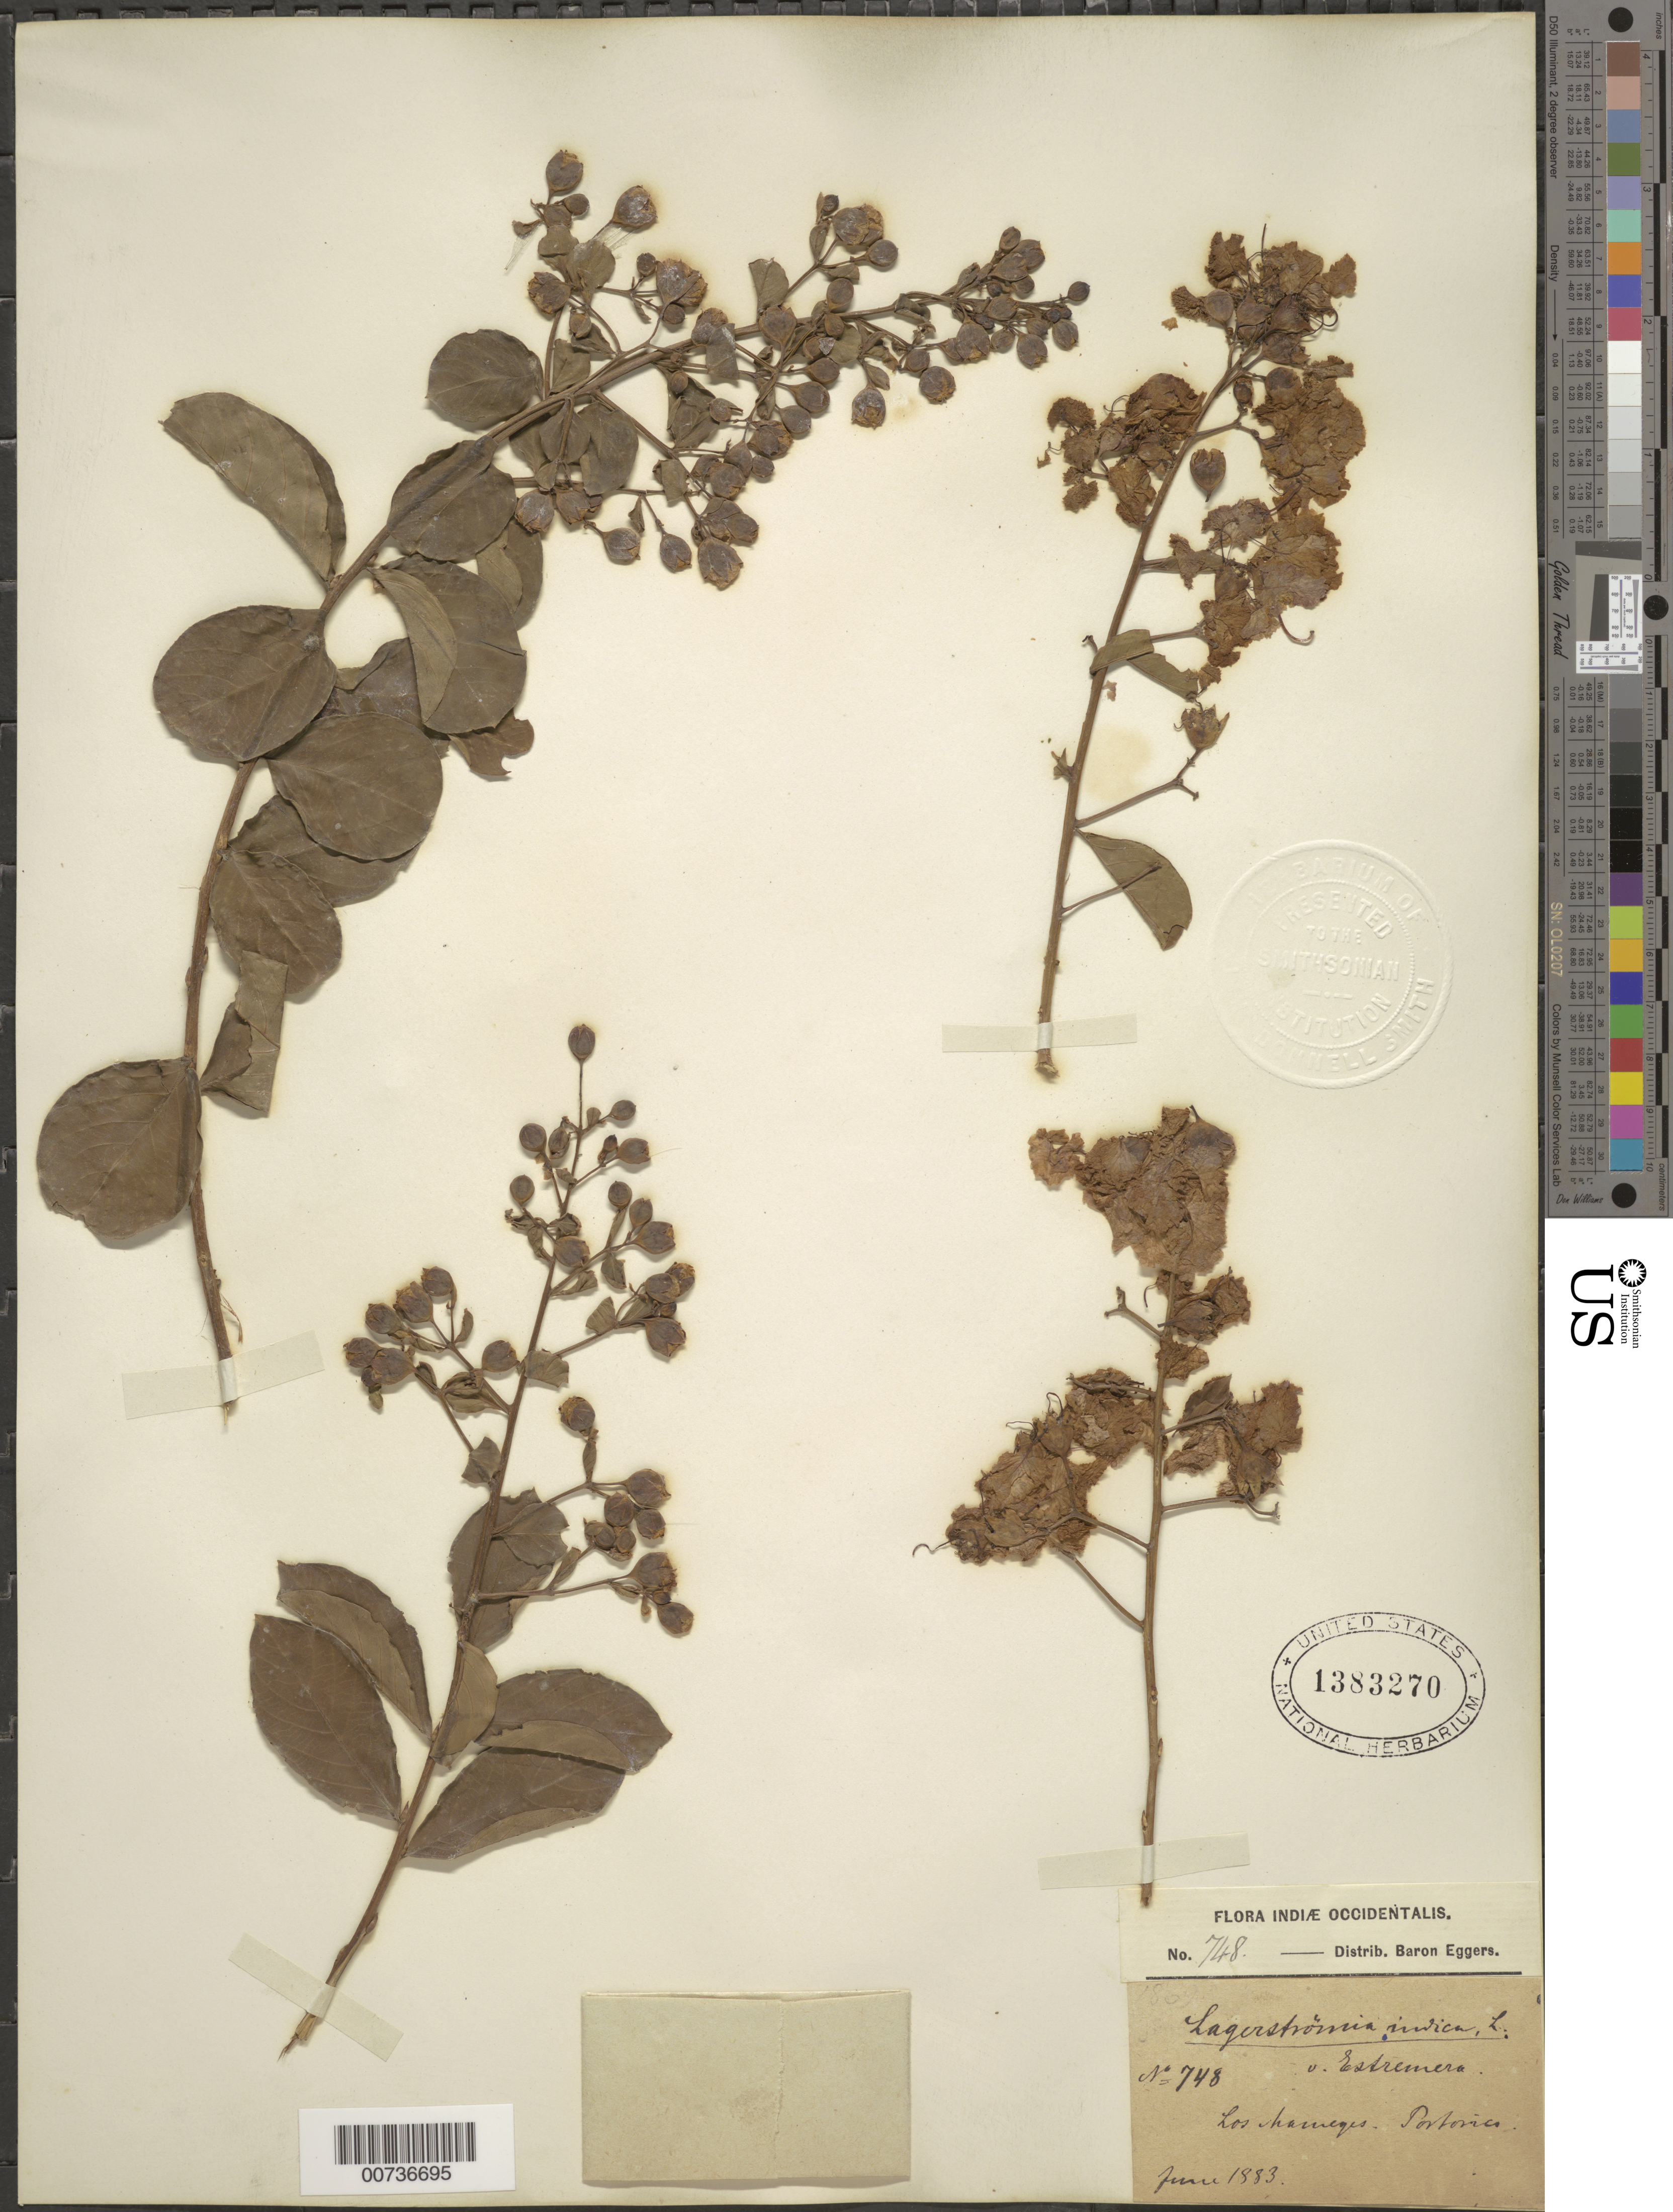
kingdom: Plantae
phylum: Tracheophyta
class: Magnoliopsida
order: Myrtales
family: Lythraceae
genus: Lagerstroemia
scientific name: Lagerstroemia indica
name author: L.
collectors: H. F. A. von Eggers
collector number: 748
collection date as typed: Jun 1883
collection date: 1883-06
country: Puerto Rico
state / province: Río Grande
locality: Los Mameyes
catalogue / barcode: US 1383270